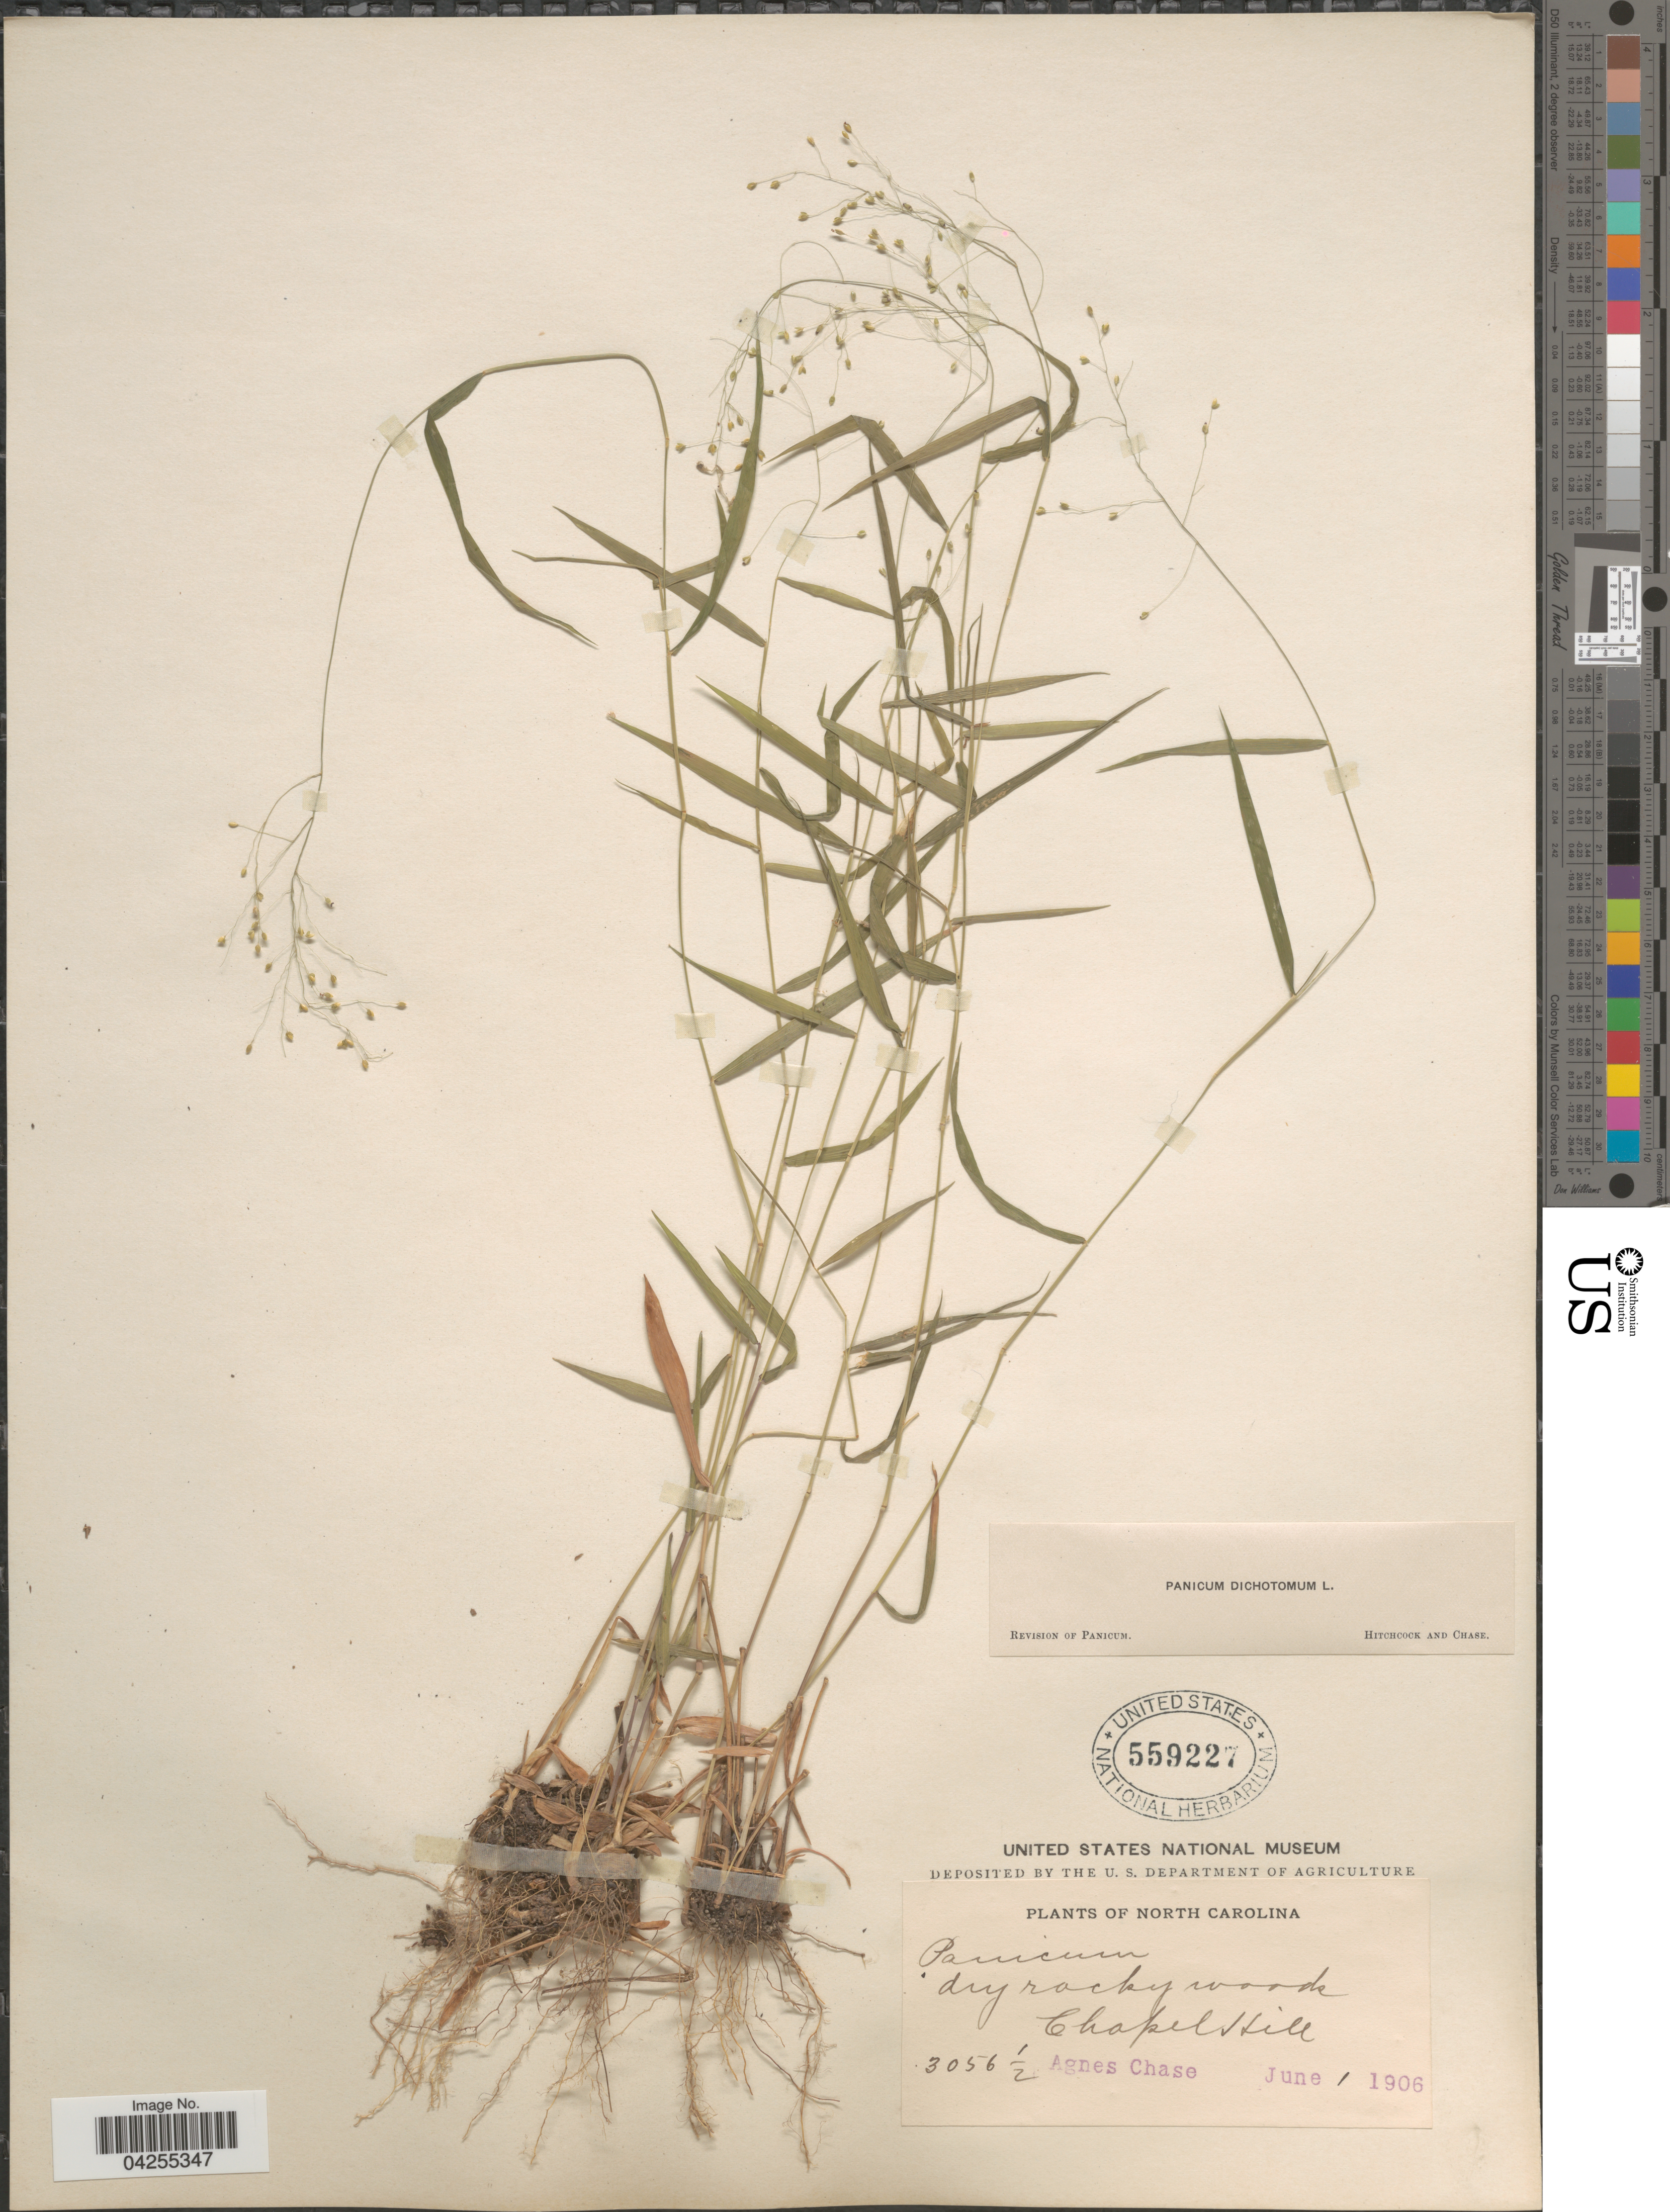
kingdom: Plantae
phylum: Tracheophyta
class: Liliopsida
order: Poales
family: Poaceae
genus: Dichanthelium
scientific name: Dichanthelium dichotomum var. dichotomum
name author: (L.) Gould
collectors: A. Chase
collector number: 3056 1/2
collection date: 1906-06-01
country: United States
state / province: North Carolina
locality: Dry rocky woods. Chapel Hill.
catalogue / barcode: US 559227